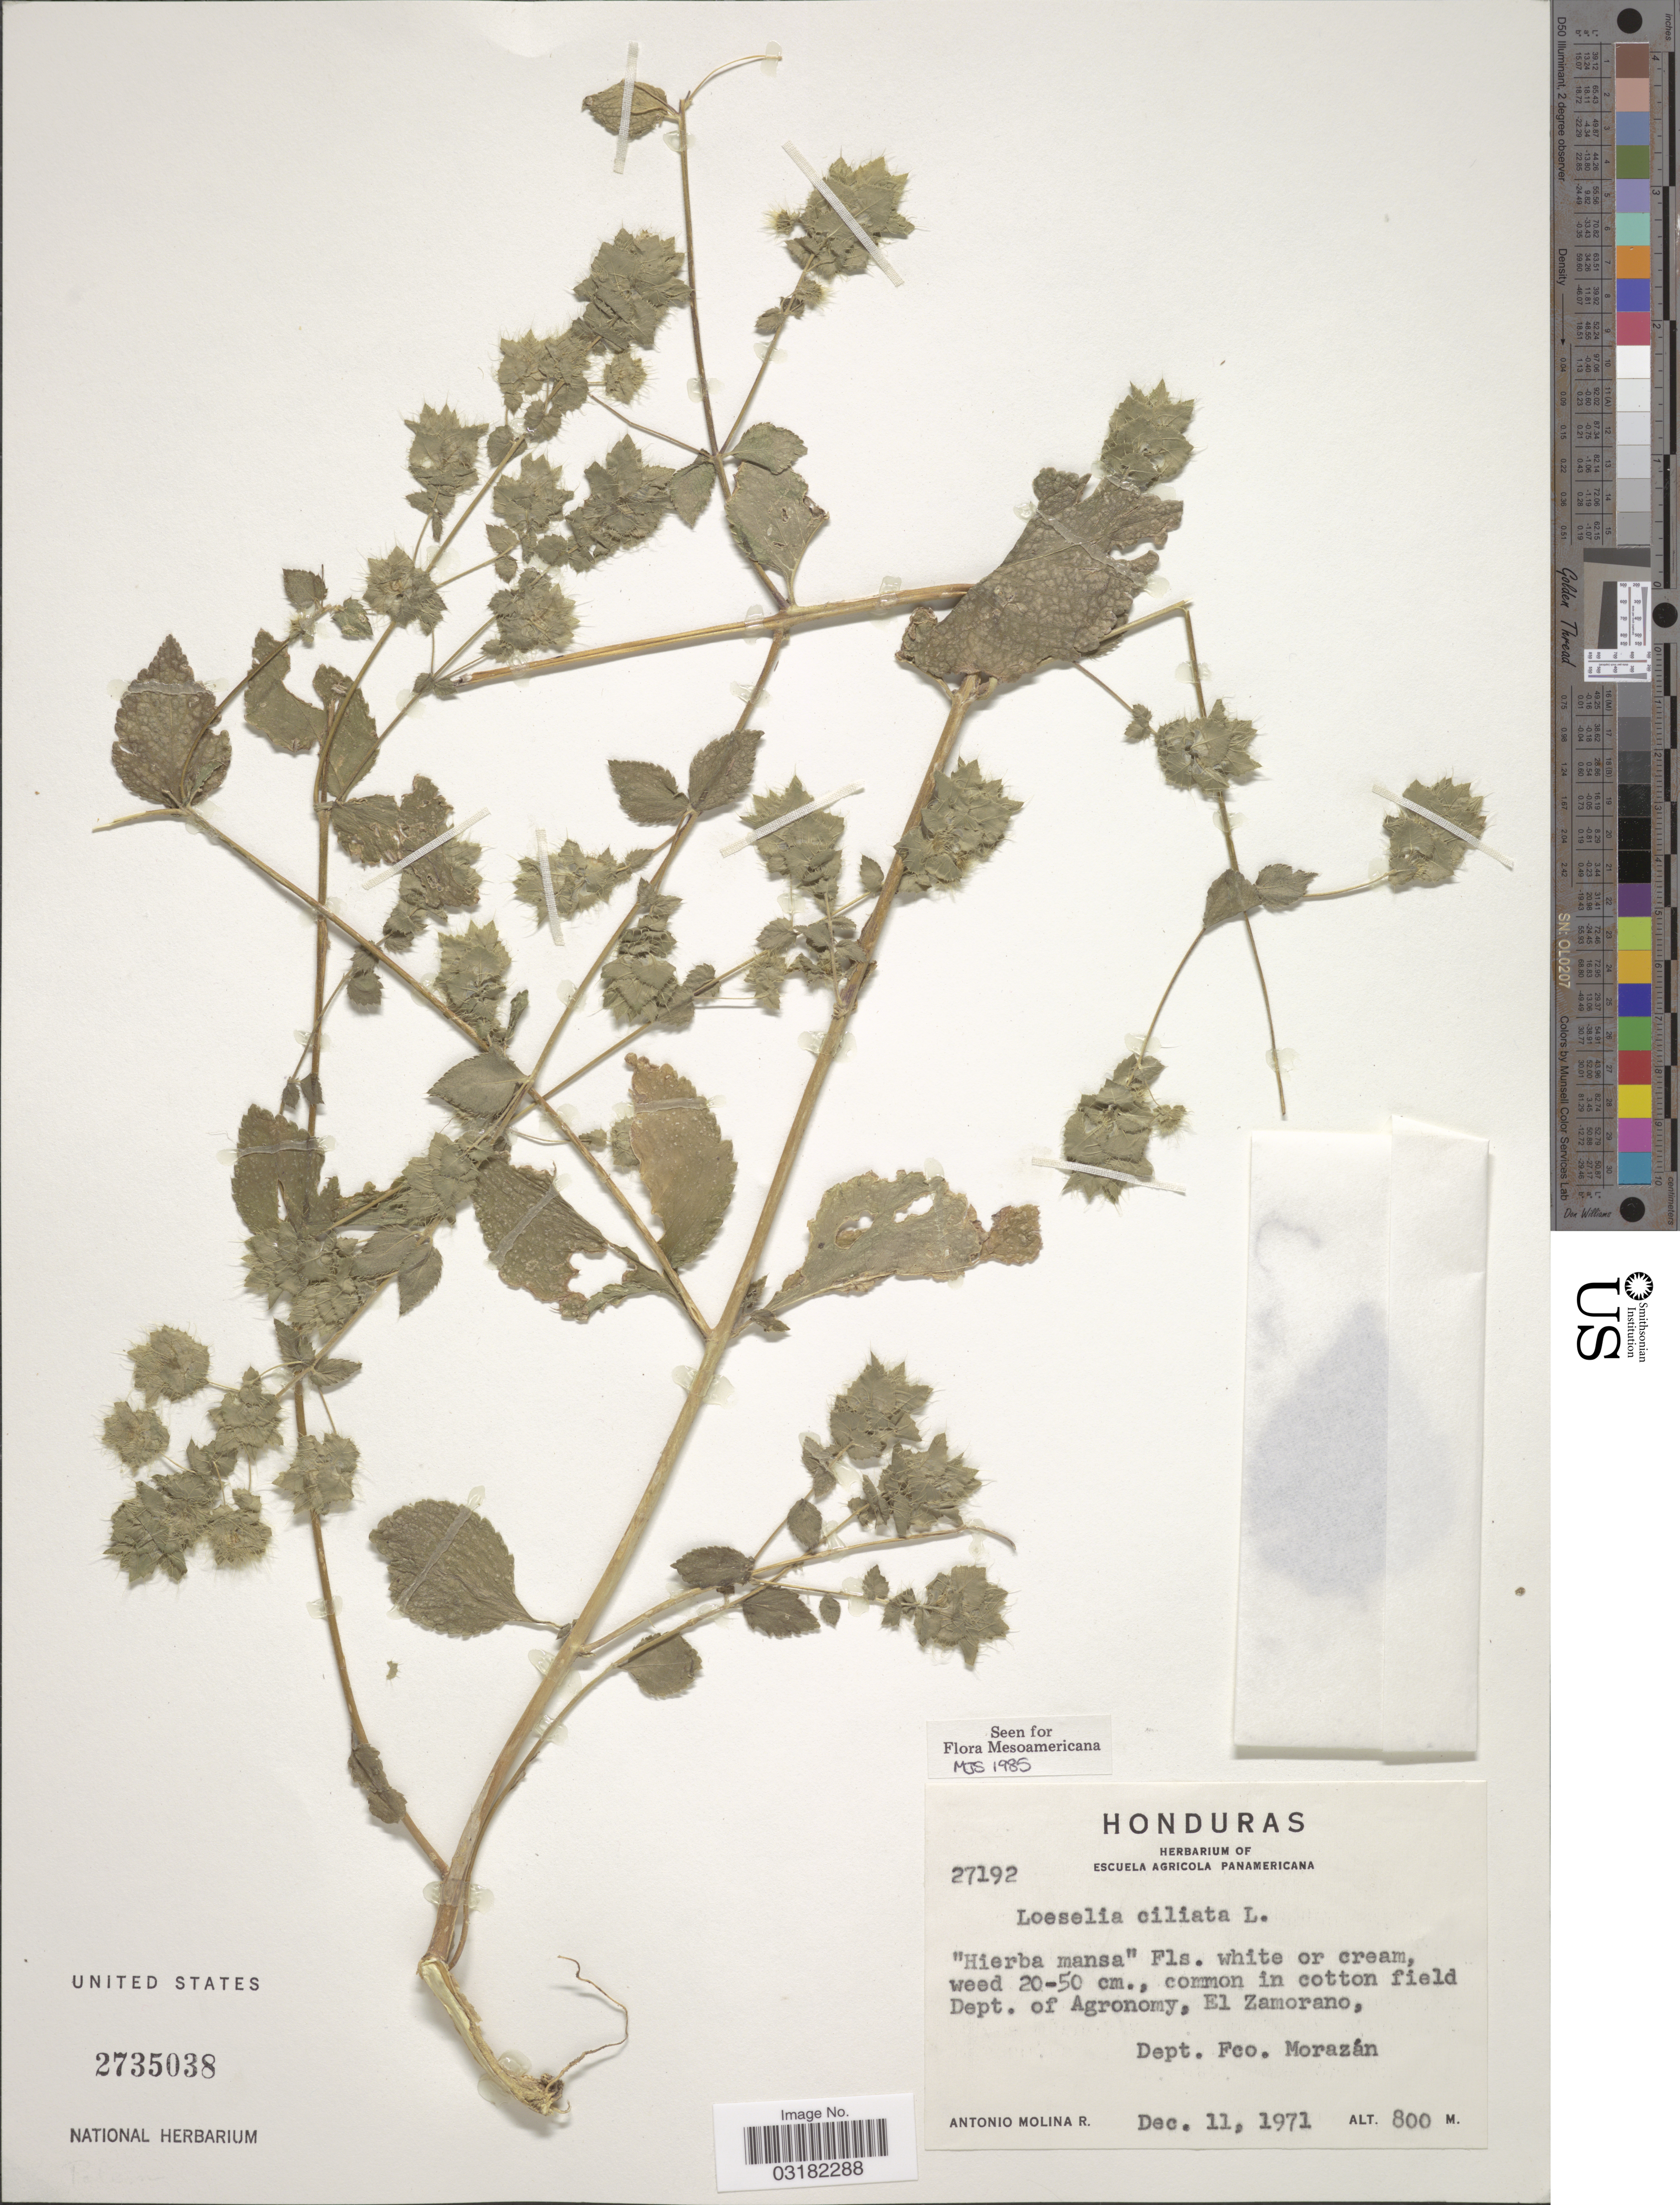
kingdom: Plantae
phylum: Tracheophyta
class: Magnoliopsida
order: Ericales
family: Polemoniaceae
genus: Loeselia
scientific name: Loeselia ciliata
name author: L.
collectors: A. Molina R.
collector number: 27192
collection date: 1971-12-11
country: Honduras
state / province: Fco. Morazán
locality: Common in cotton field. Dept. of Agronomy, El Zamorano, Dept. Fco. Morazán.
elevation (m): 800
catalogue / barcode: US 2735038